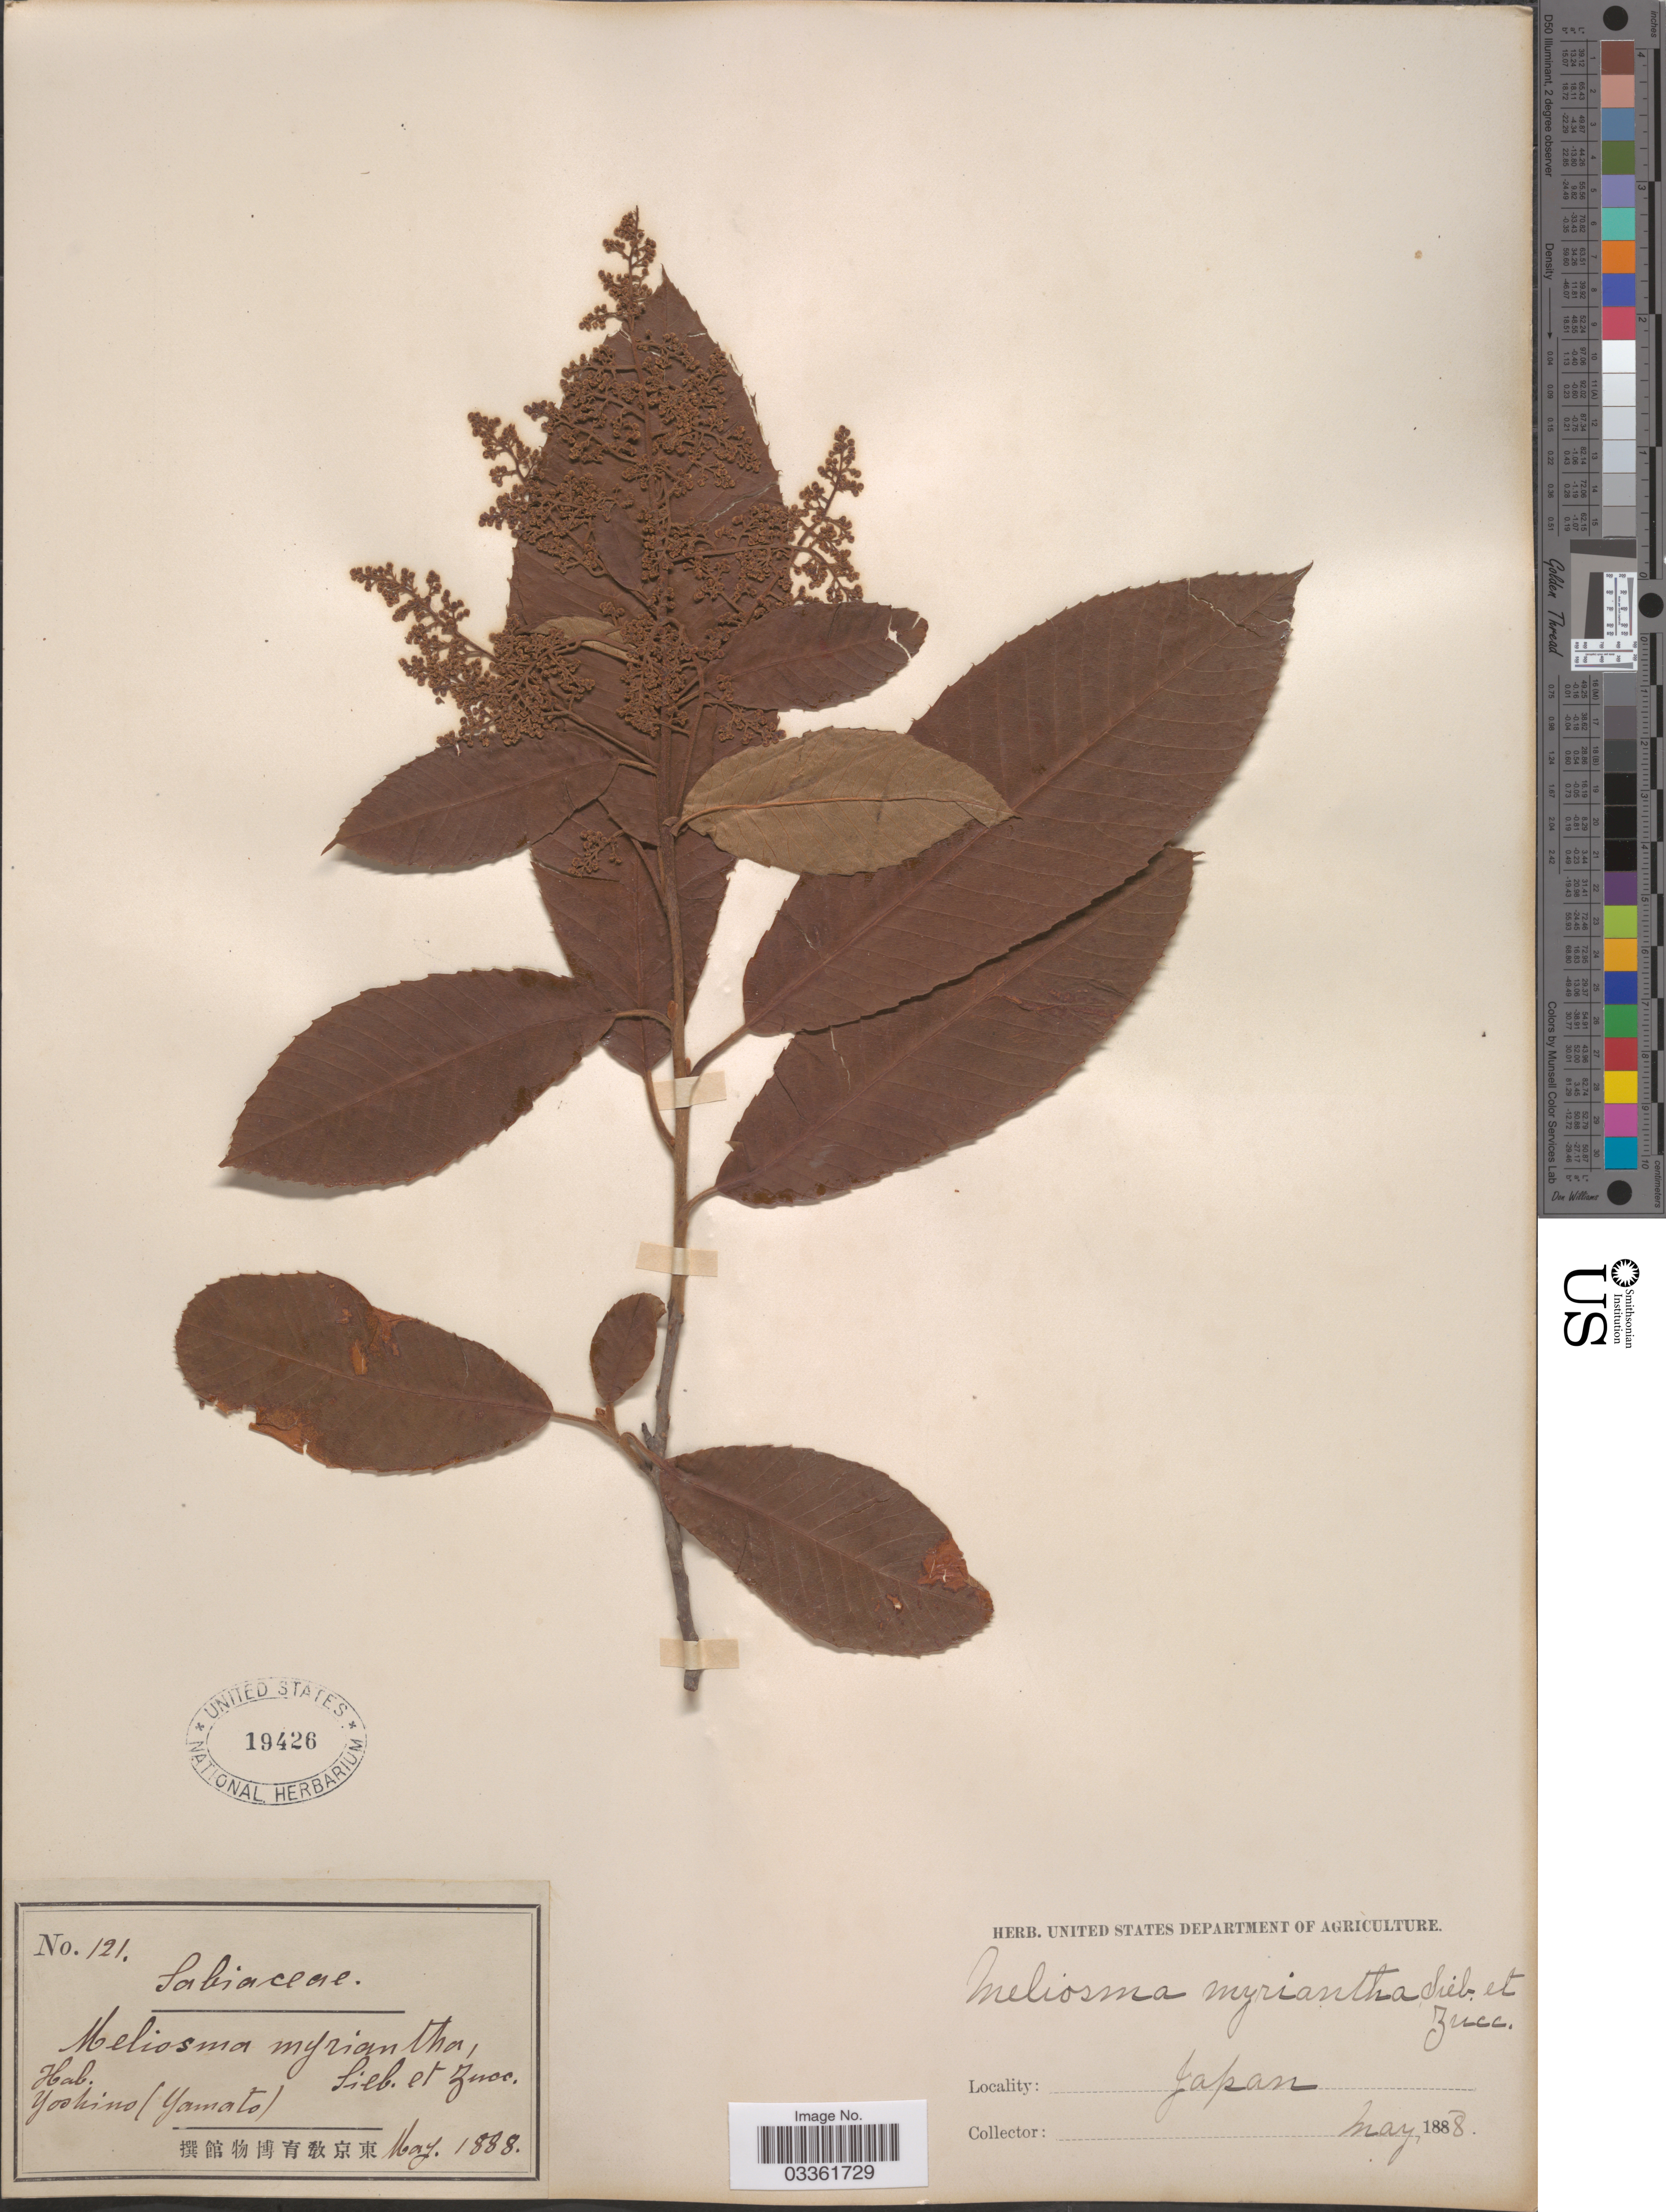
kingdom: Plantae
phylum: Tracheophyta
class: Magnoliopsida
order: Proteales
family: Sabiaceae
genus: Meliosma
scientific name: Meliosma myriantha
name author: Siebold & Zucc.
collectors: Facchini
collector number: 121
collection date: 1888-05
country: Japan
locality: Yoshima (Yamato).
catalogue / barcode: US 19426